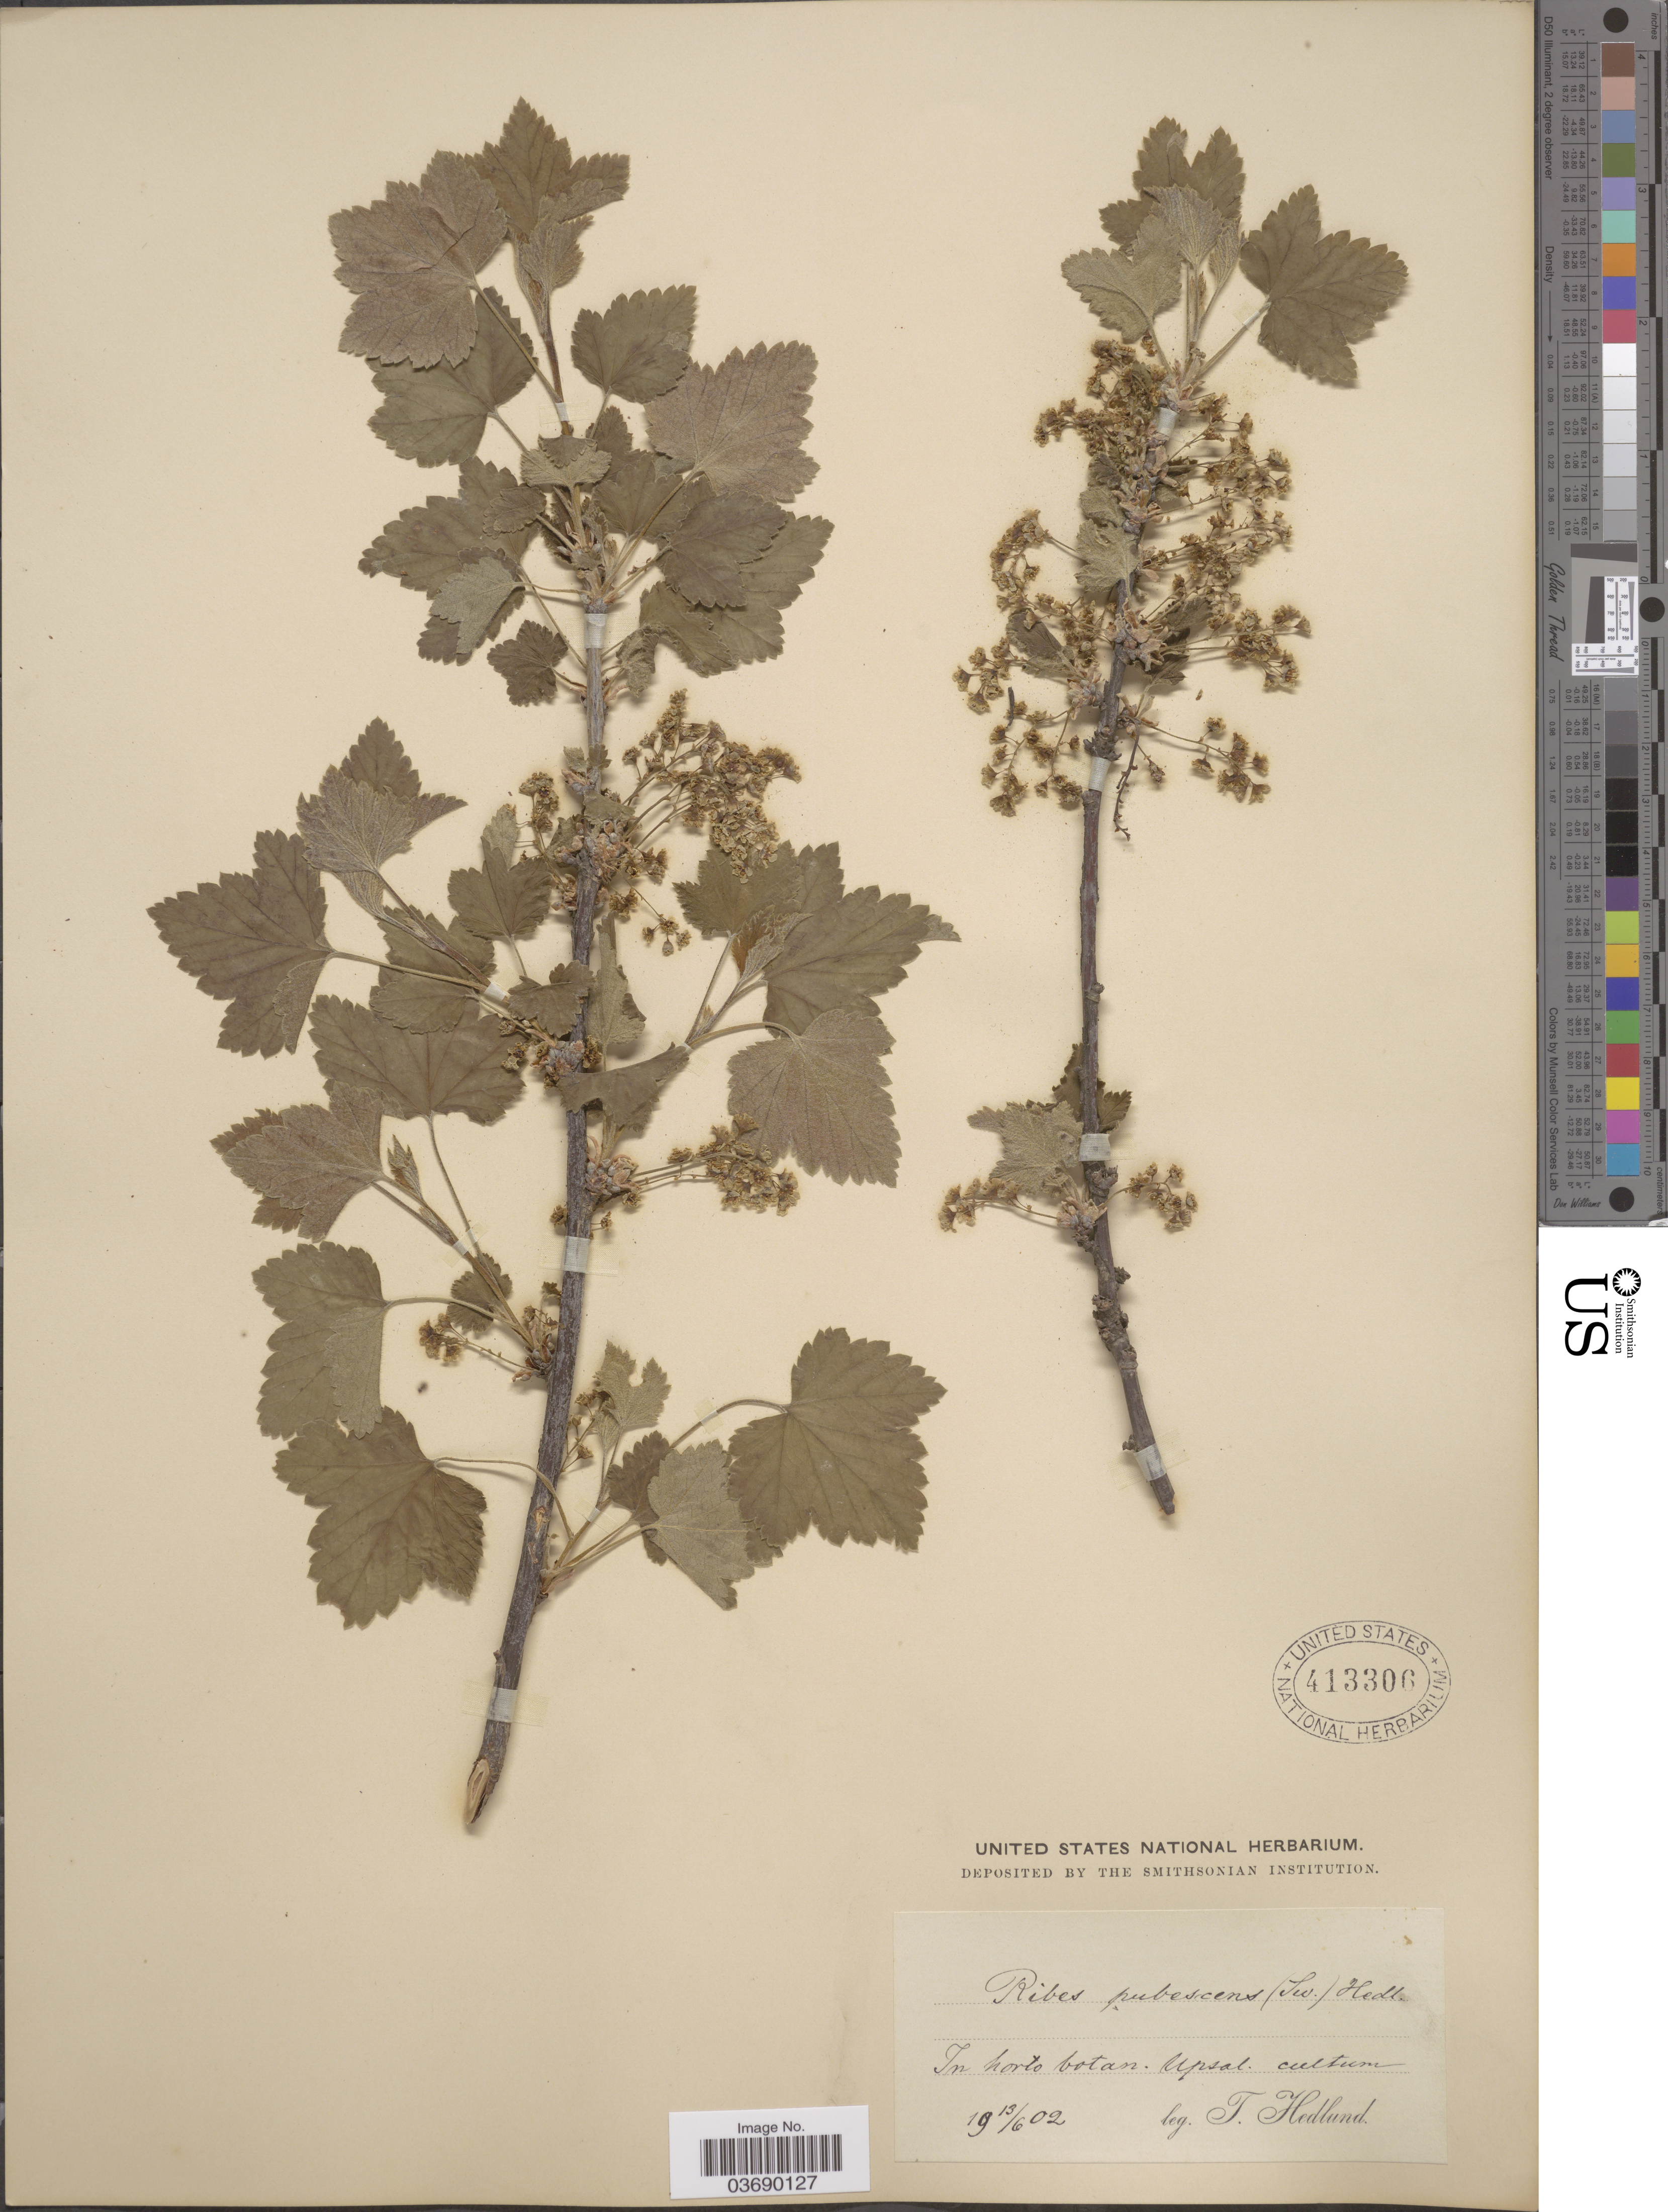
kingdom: Plantae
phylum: Tracheophyta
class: Magnoliopsida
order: Saxifragales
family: Grossulariaceae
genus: Ribes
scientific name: Ribes rubrum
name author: L.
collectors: T. Hedlund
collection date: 1902-06-13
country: Sweden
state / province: Uppsala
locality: In horto botan. Upsal.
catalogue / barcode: US 413306